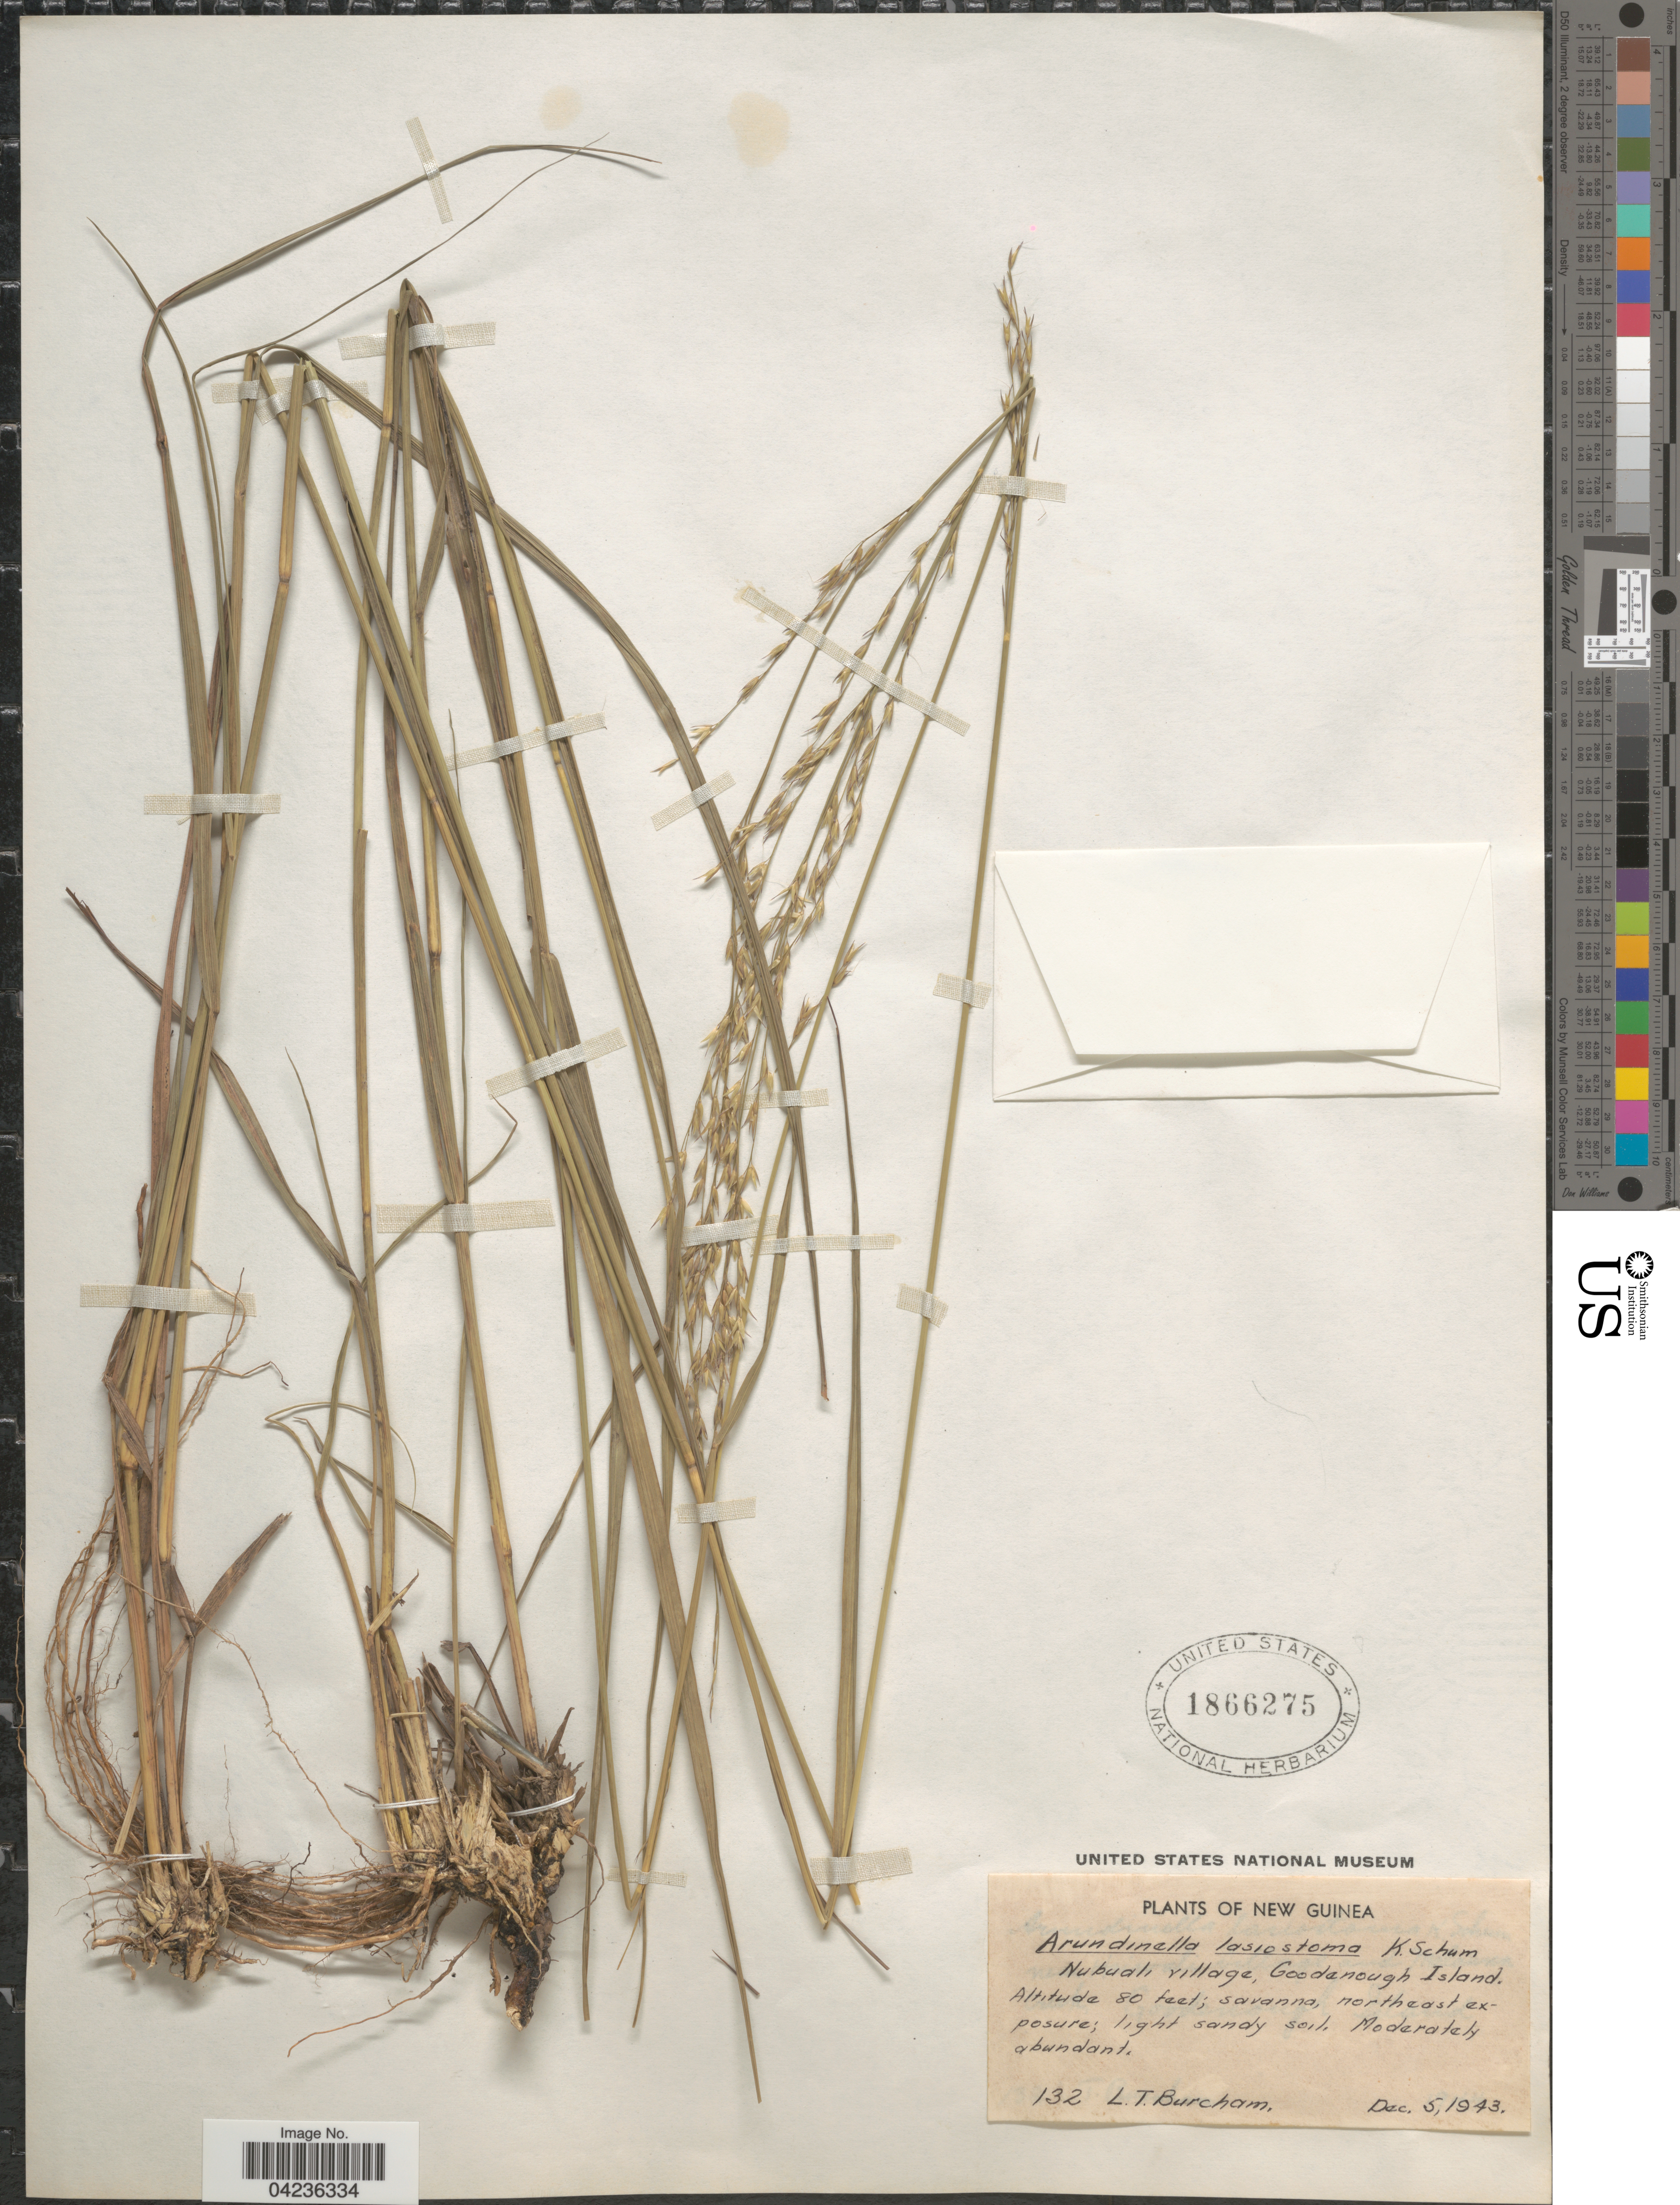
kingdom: Plantae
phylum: Tracheophyta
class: Liliopsida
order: Poales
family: Poaceae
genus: Arundinella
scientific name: Arundinella setosa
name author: Trin.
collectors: L. Burcham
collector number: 132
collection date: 1943-12-05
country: Papua New Guinea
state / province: Milne Bay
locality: New Guinea. Nubuali village, Goodenough Island. Savanna, northeast exposure.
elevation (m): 24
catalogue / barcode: US 1866275